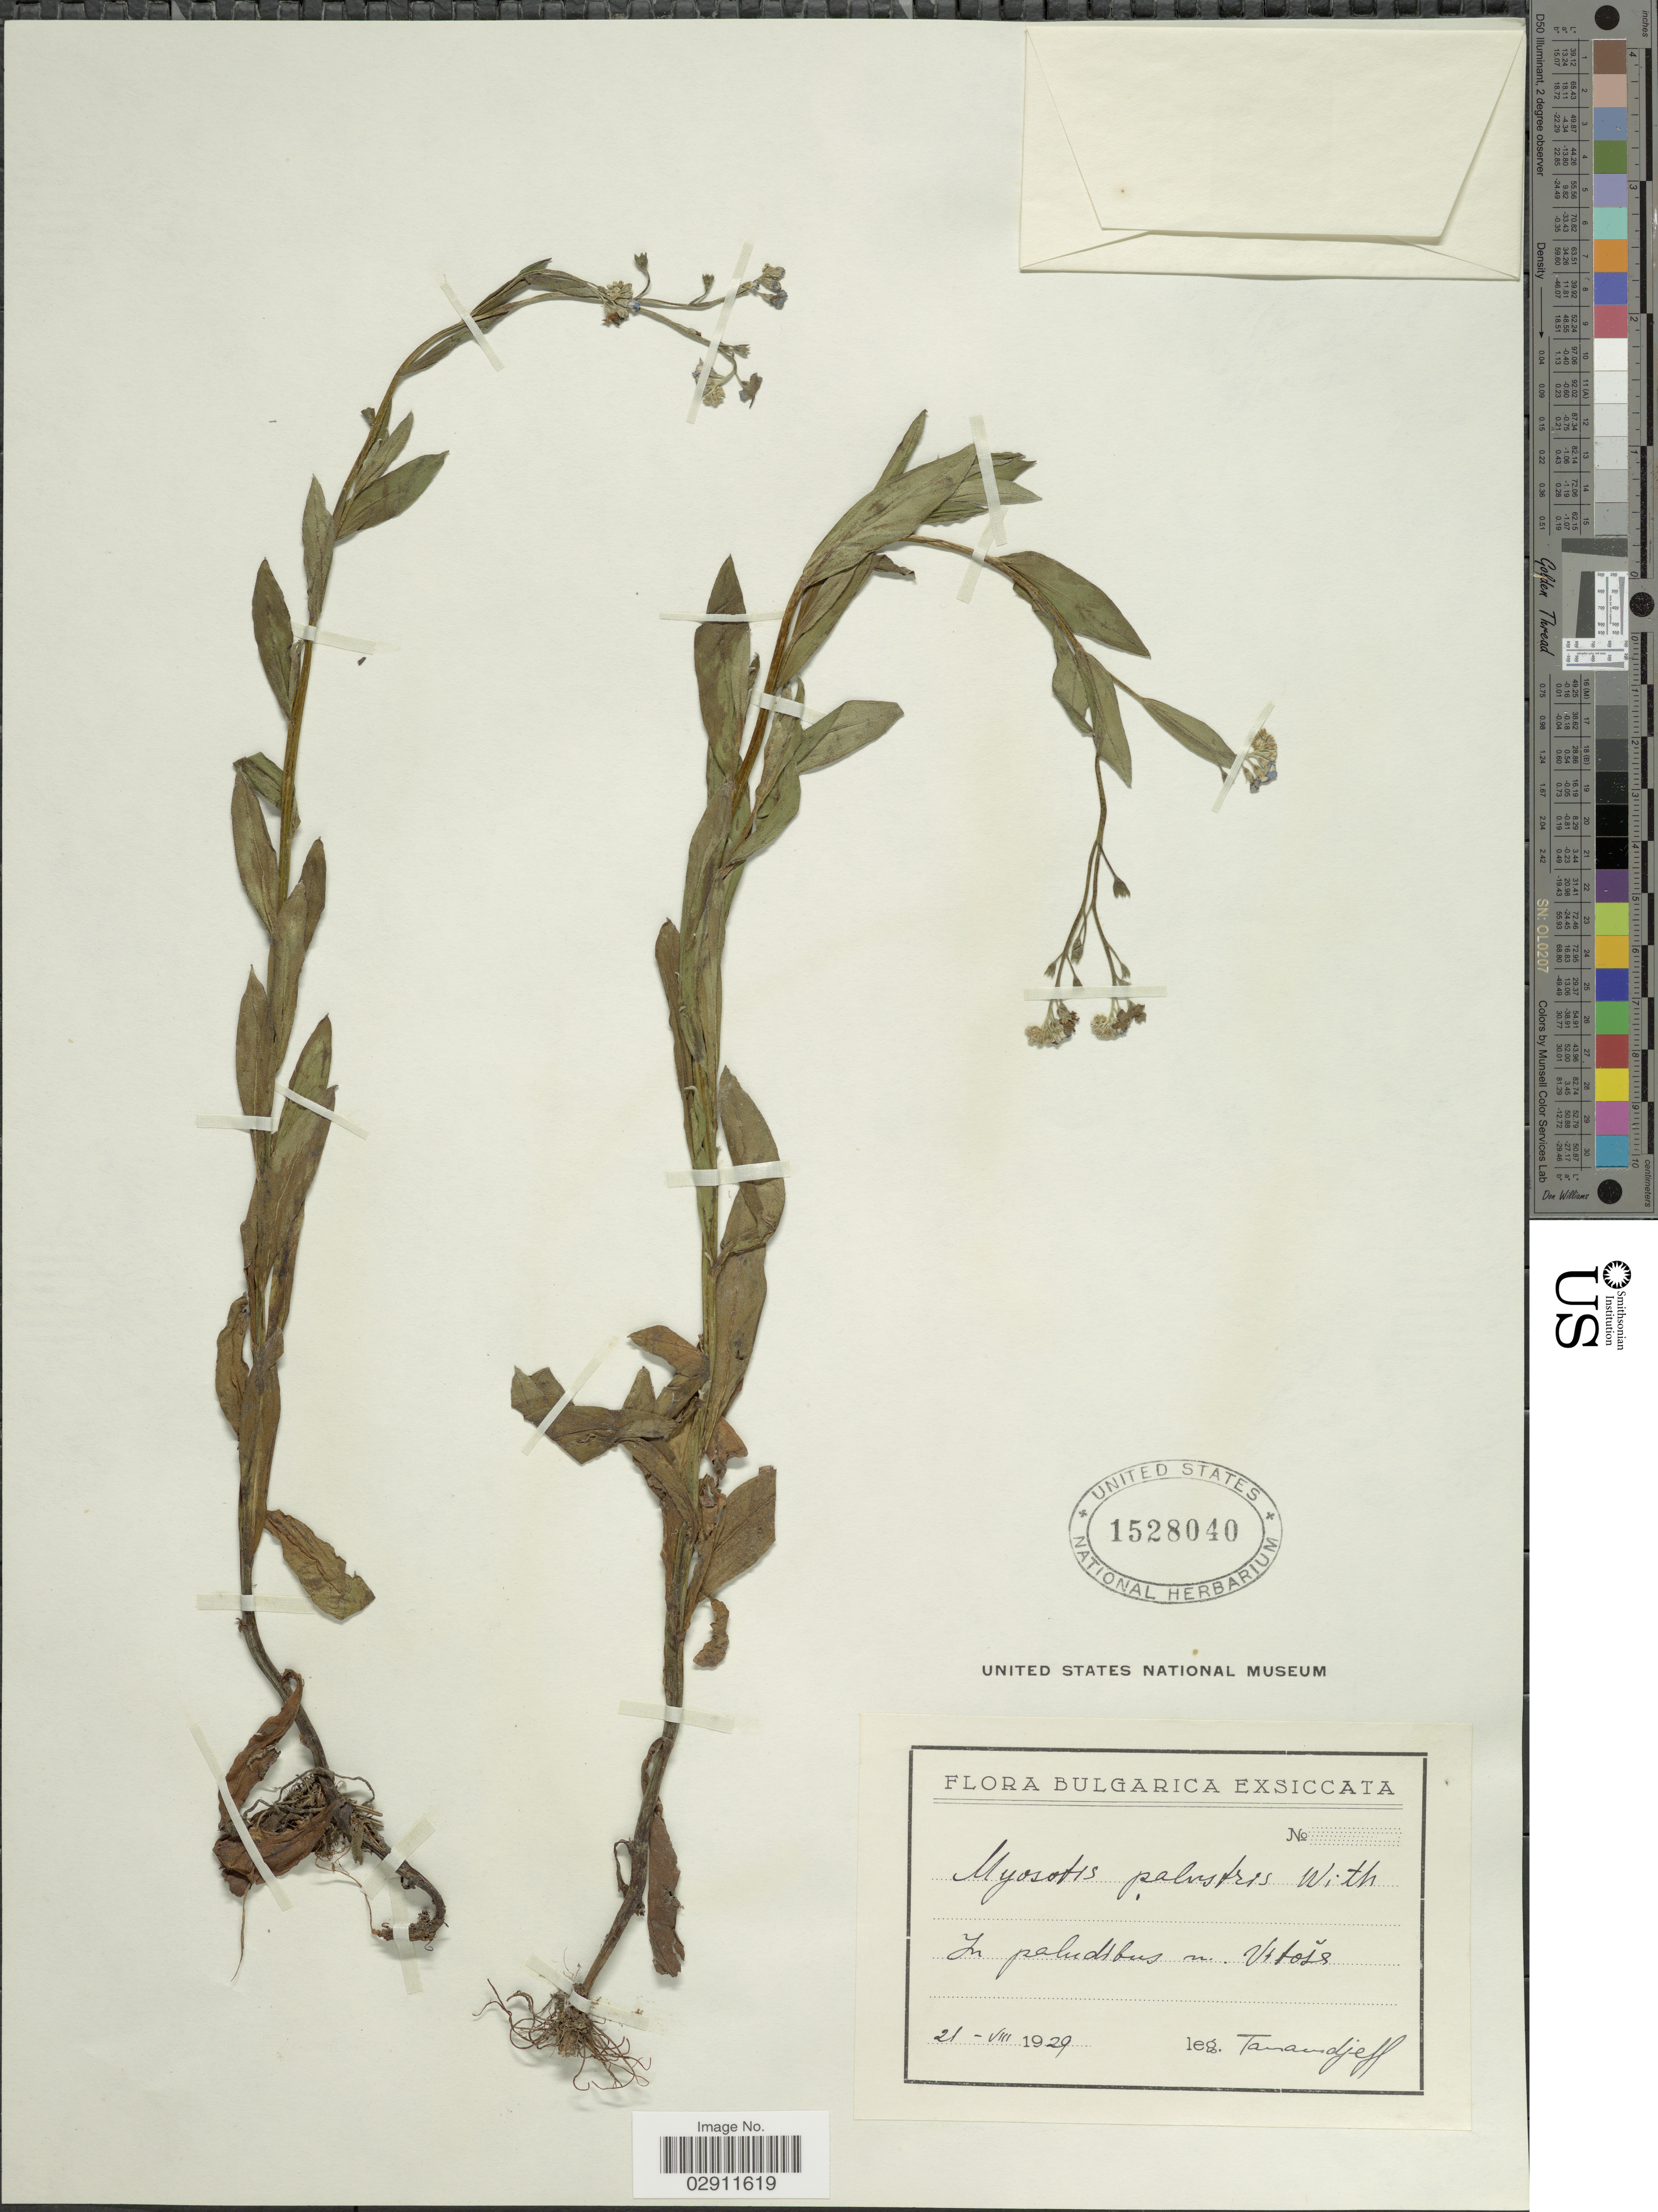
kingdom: Plantae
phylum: Tracheophyta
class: Magnoliopsida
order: Boraginales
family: Boraginaceae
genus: Myosotis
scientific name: Myosotis palustris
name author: L.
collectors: -. Tamandjeff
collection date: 1929-08-21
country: Bulgaria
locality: In paludibus n [interpreted] Vitose [interpreted].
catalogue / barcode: US 1528040